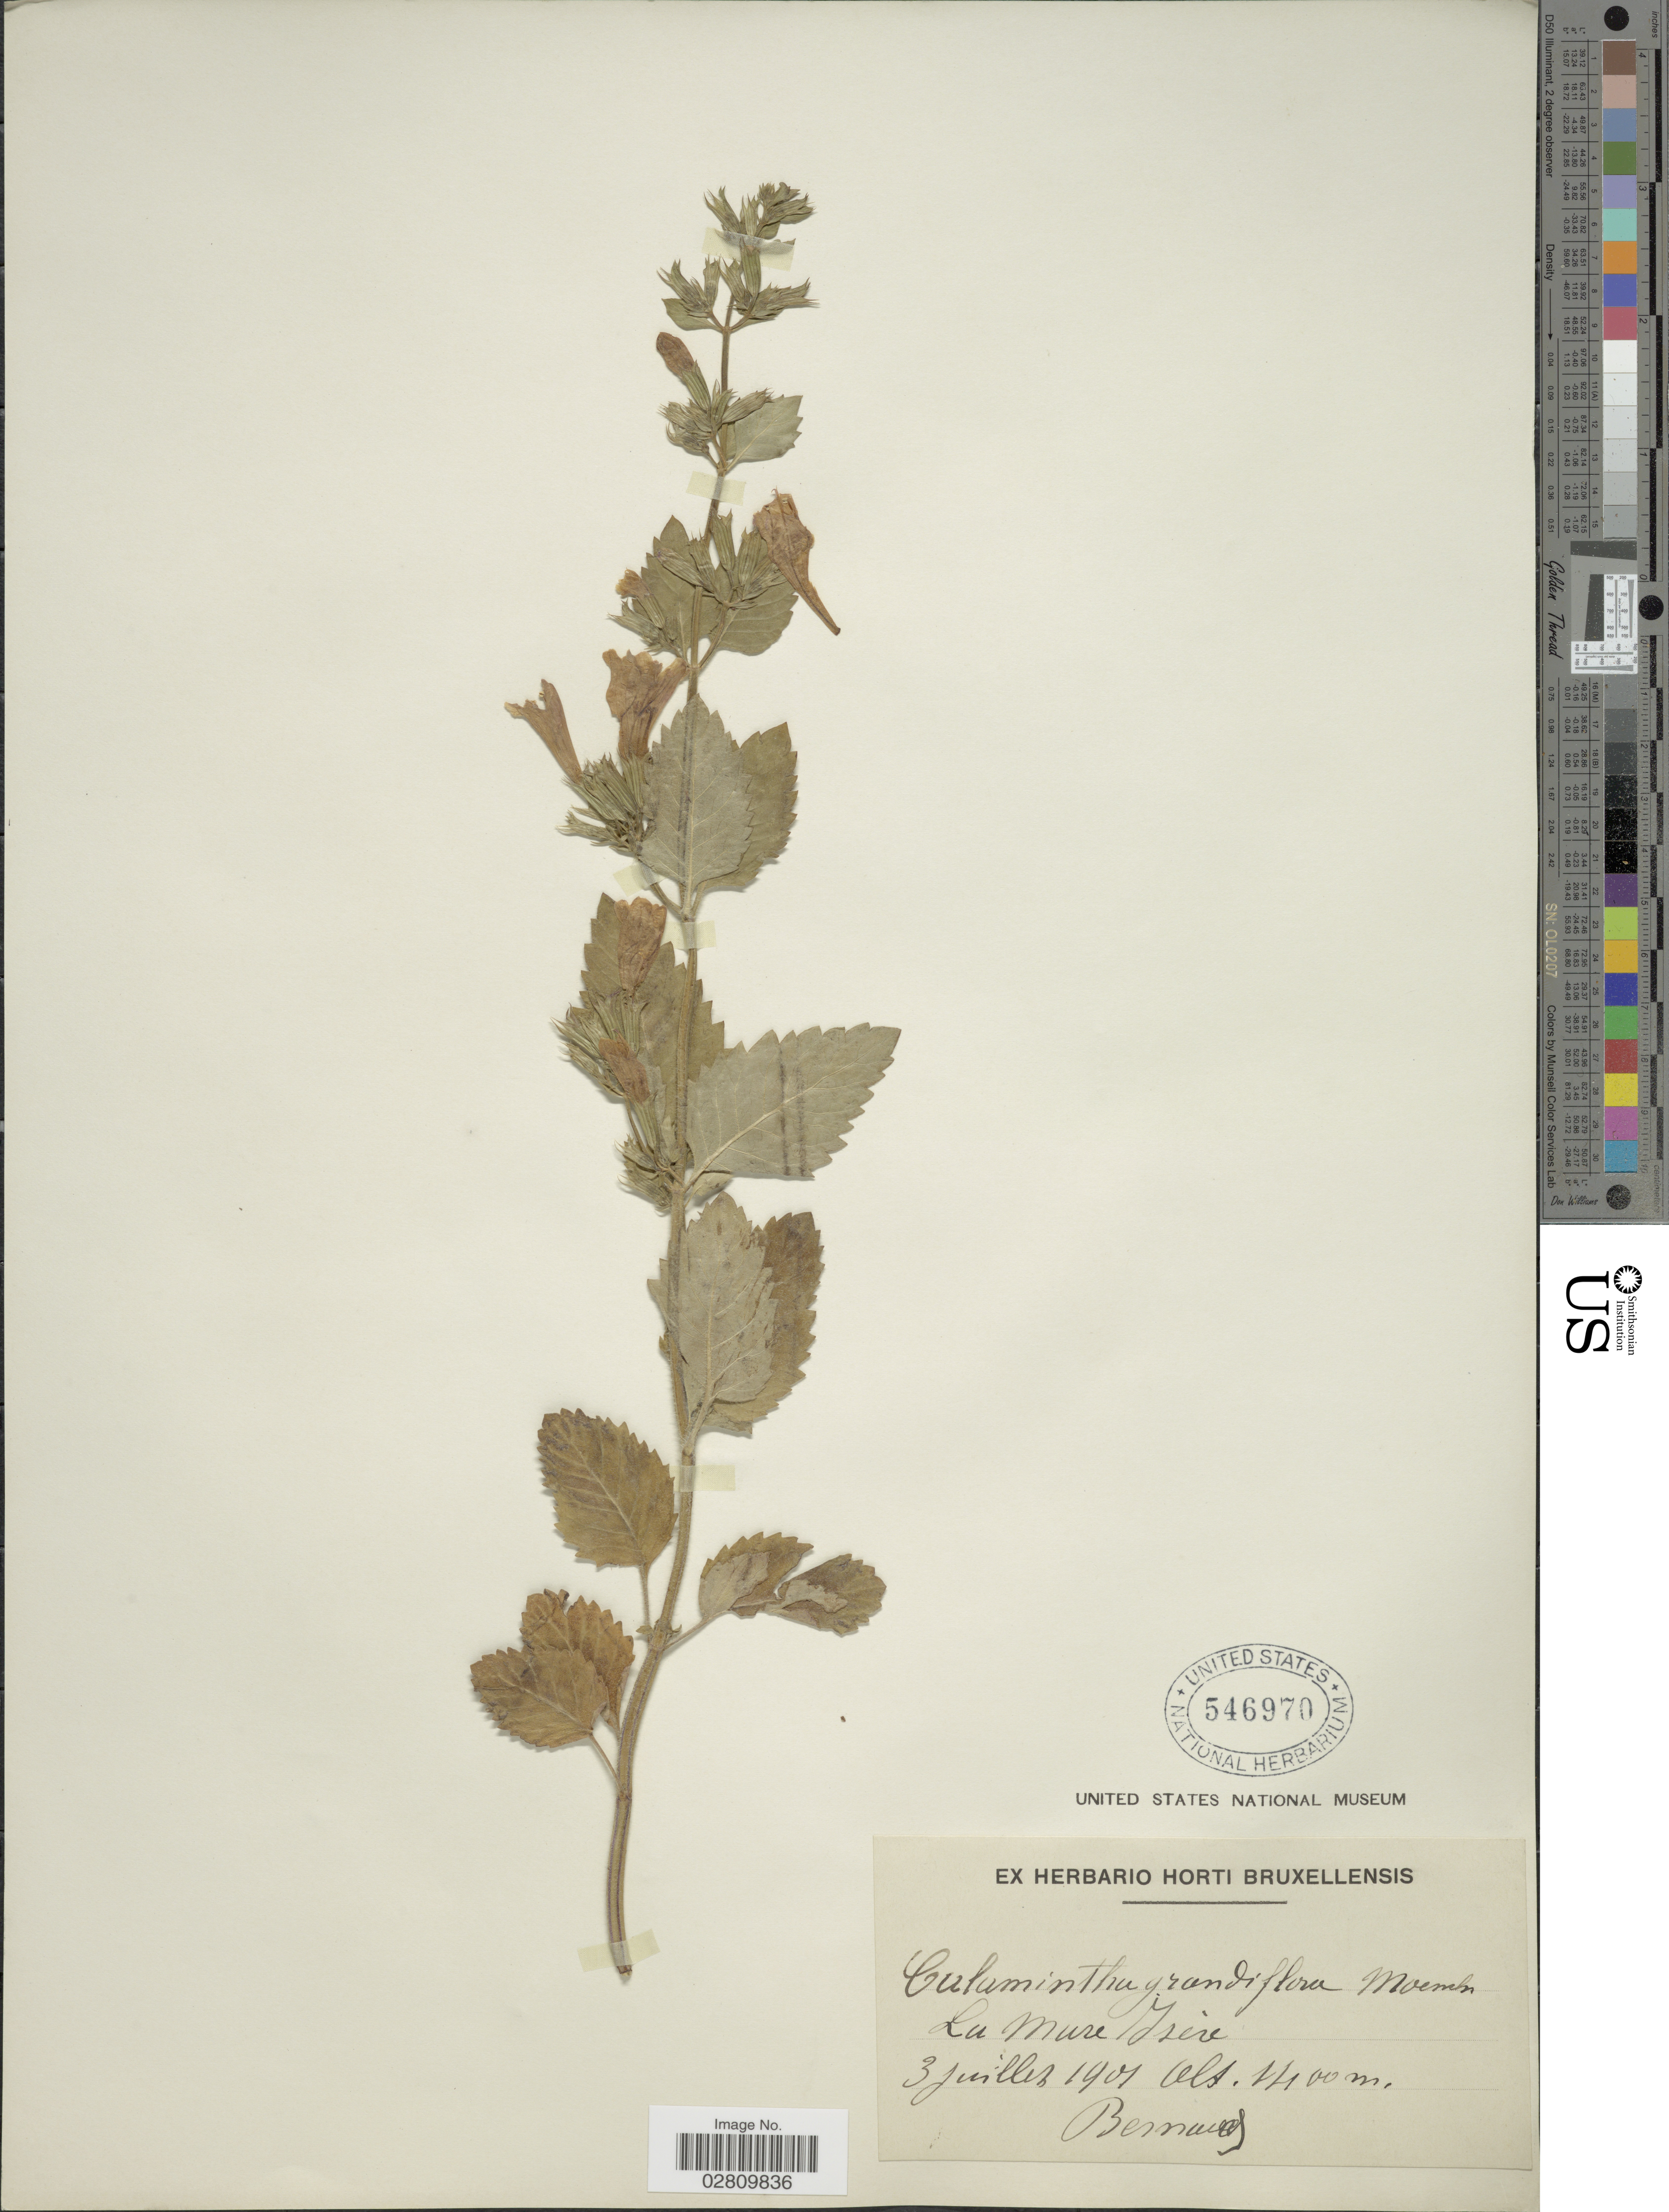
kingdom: Plantae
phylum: Tracheophyta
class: Magnoliopsida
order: Lamiales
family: Lamiaceae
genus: Calamintha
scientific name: Calamintha grandiflora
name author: (L.) Moench.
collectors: -. Bernard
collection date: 1901-07-03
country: France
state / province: Auvergne-Rhône-Alpes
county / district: Isère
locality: La Mure Iserè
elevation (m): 1400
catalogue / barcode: US 546970